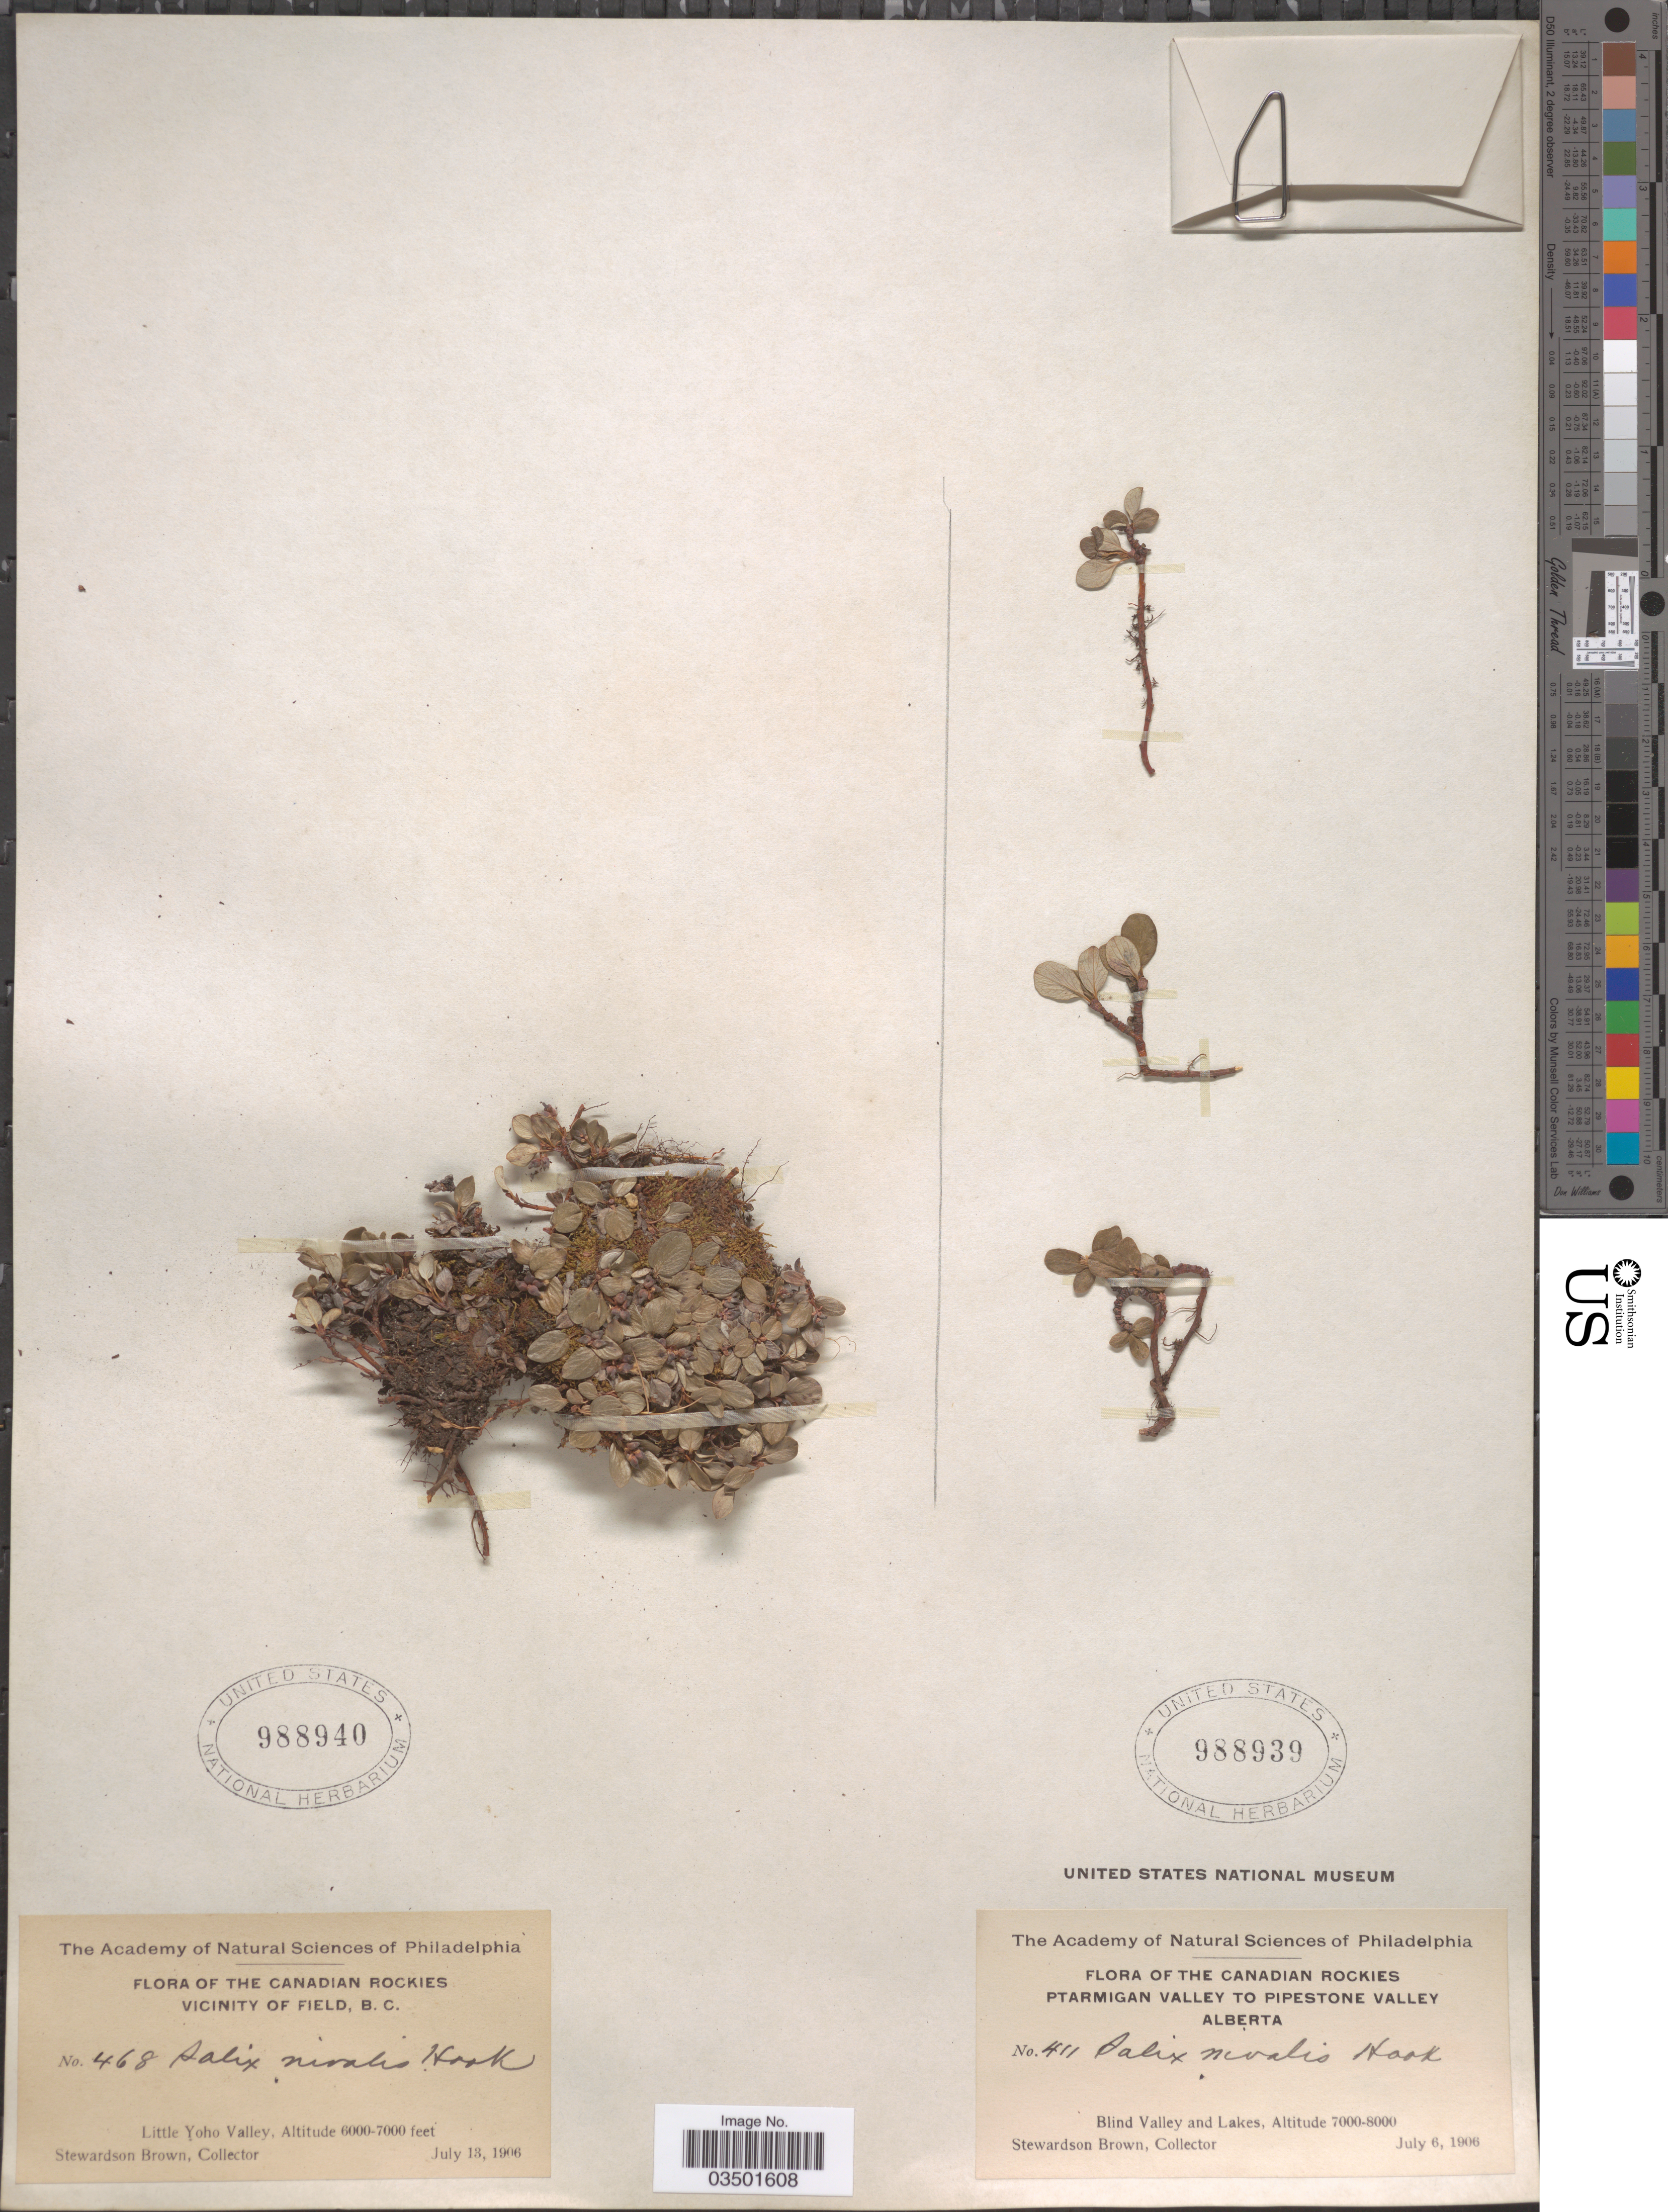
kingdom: Plantae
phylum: Tracheophyta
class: Magnoliopsida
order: Malpighiales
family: Salicaceae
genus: Salix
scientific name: Salix nivalis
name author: Hook.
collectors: S. Brown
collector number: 468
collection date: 1906-07-13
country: Canada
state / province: British Columbia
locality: The Canadian Rockies. Vicinity of Field. Little Yoho Valley.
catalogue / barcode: US 988940-2